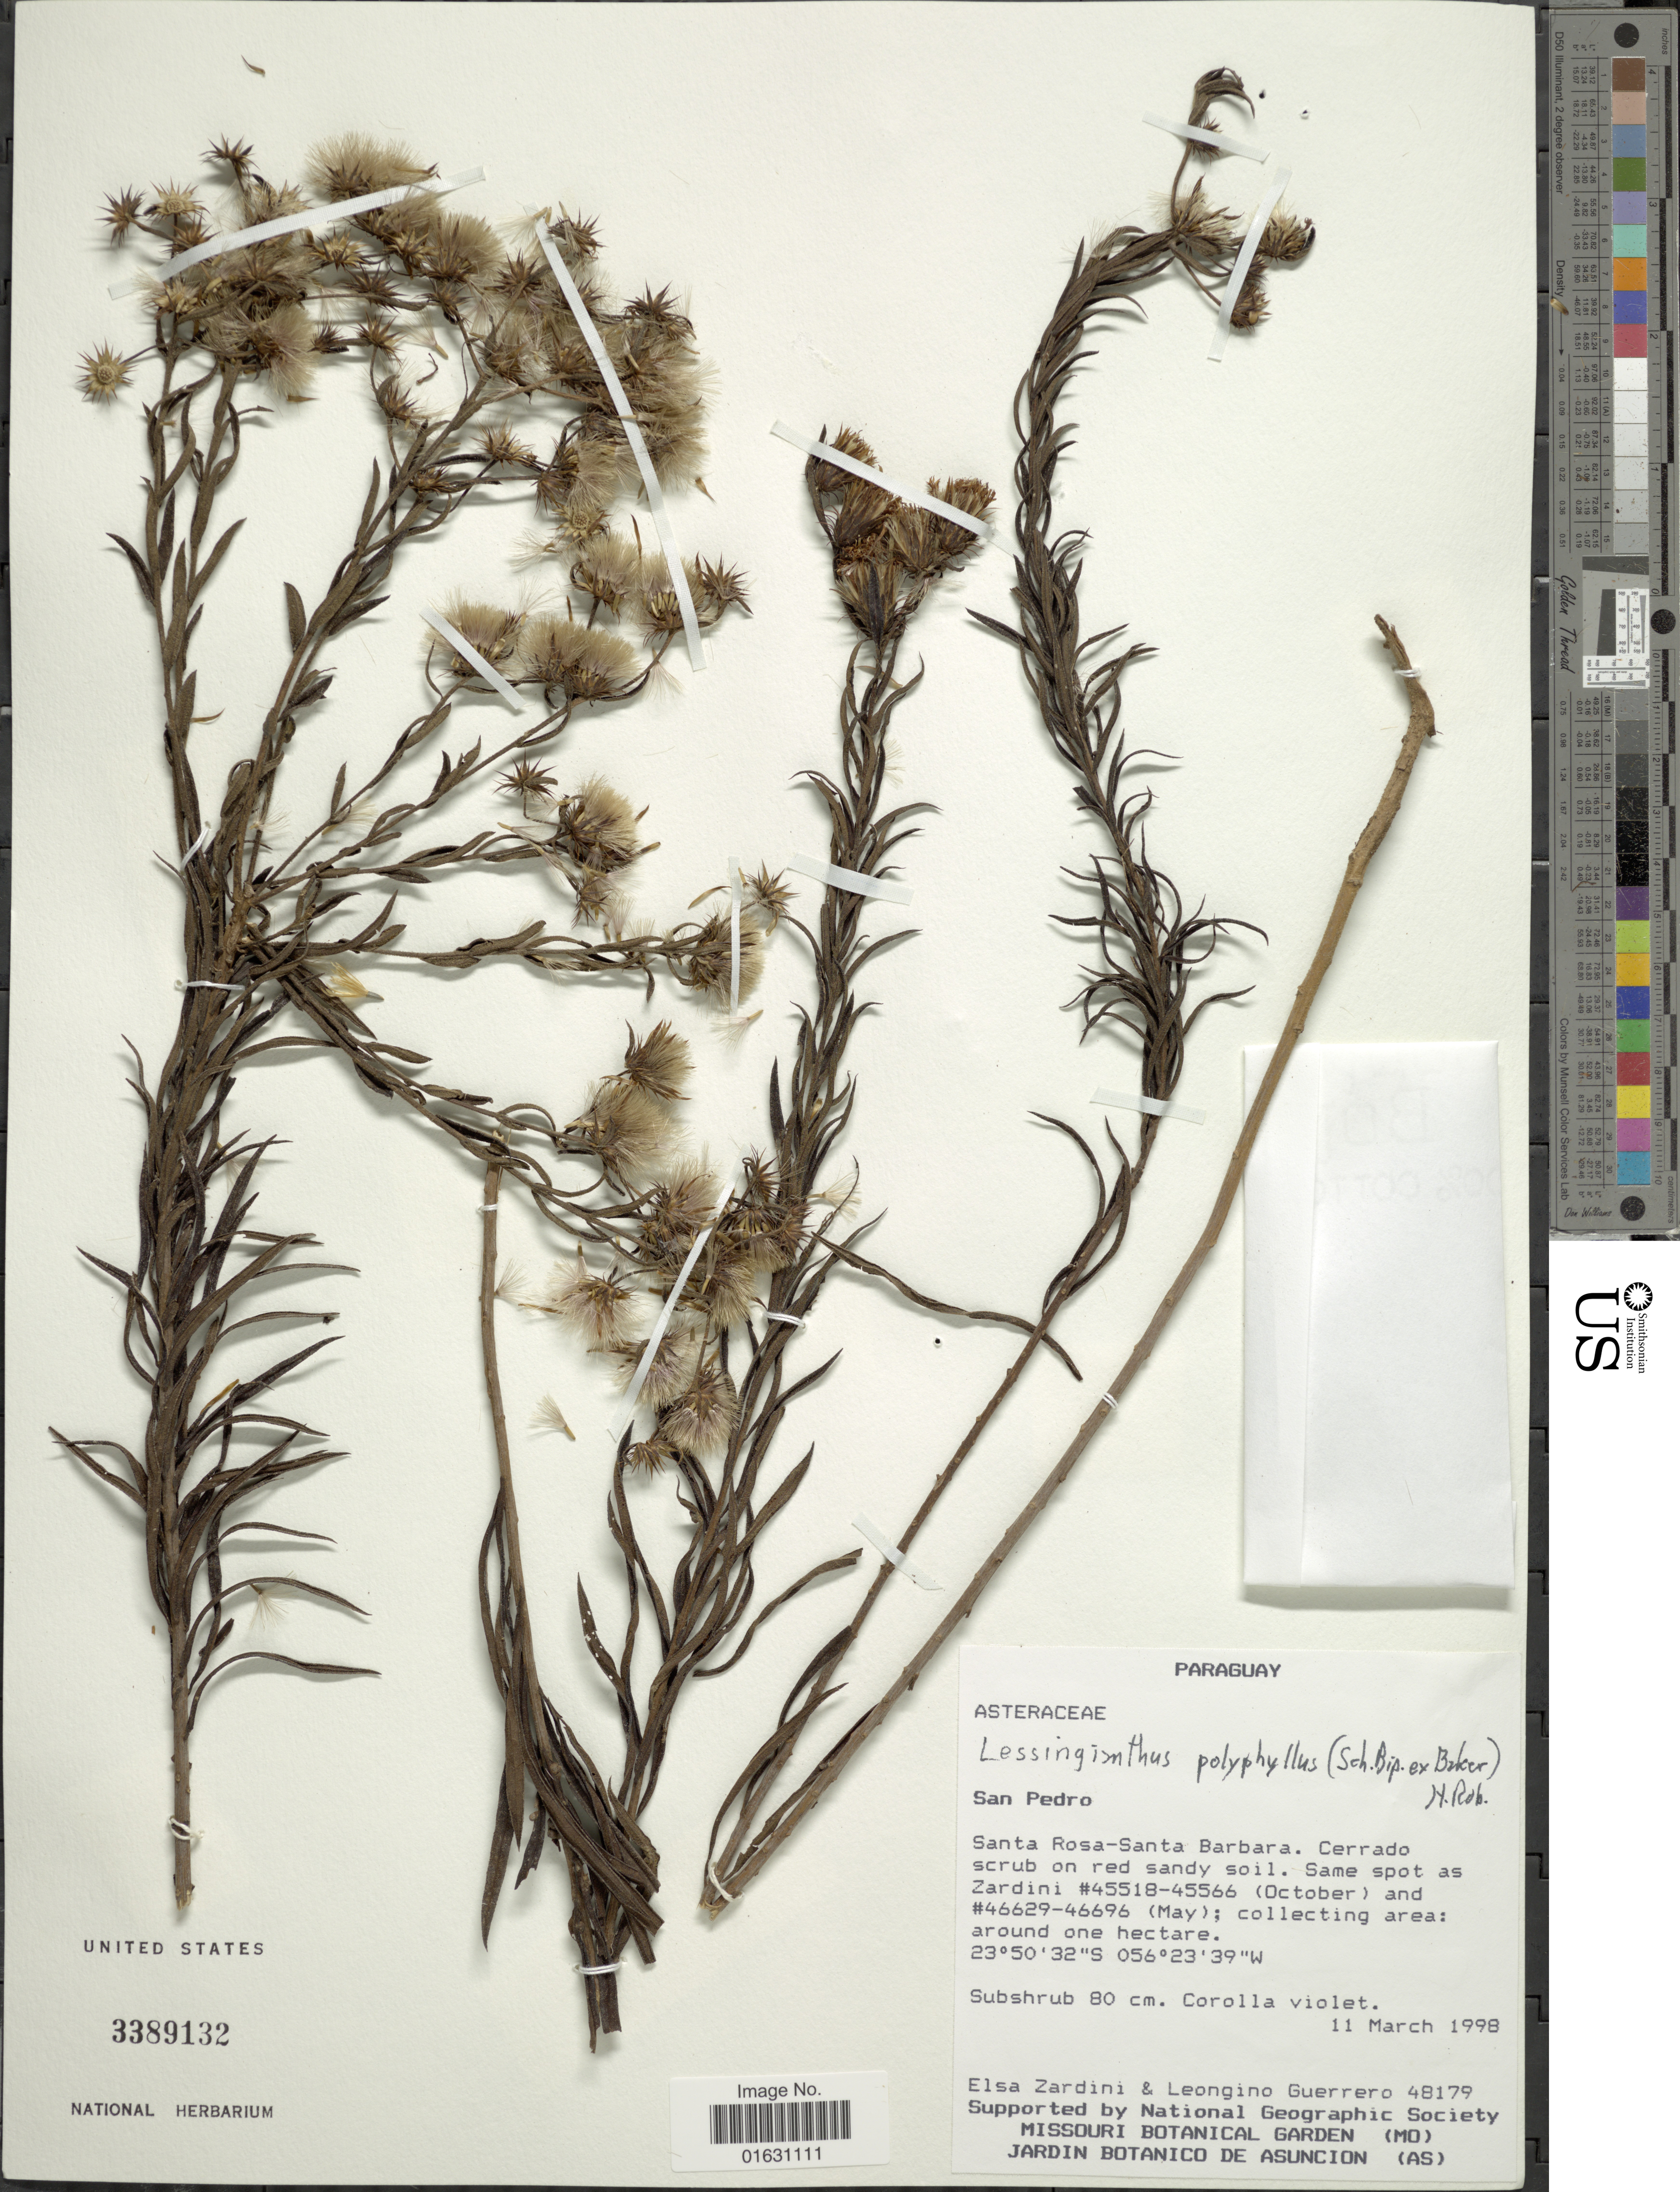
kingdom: Plantae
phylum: Tracheophyta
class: Magnoliopsida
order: Asterales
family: Asteraceae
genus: Lessingianthus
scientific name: Lessingianthus polyphyllus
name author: (Sch. Bip. ex Baker) H. Rob.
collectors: E. M. Zardini & L. Guerrero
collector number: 48179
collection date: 1998-03-11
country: Paraguay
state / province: San Pedro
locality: San Pedro, Santa Rosa-Santa Barbara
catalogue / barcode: US 3389132